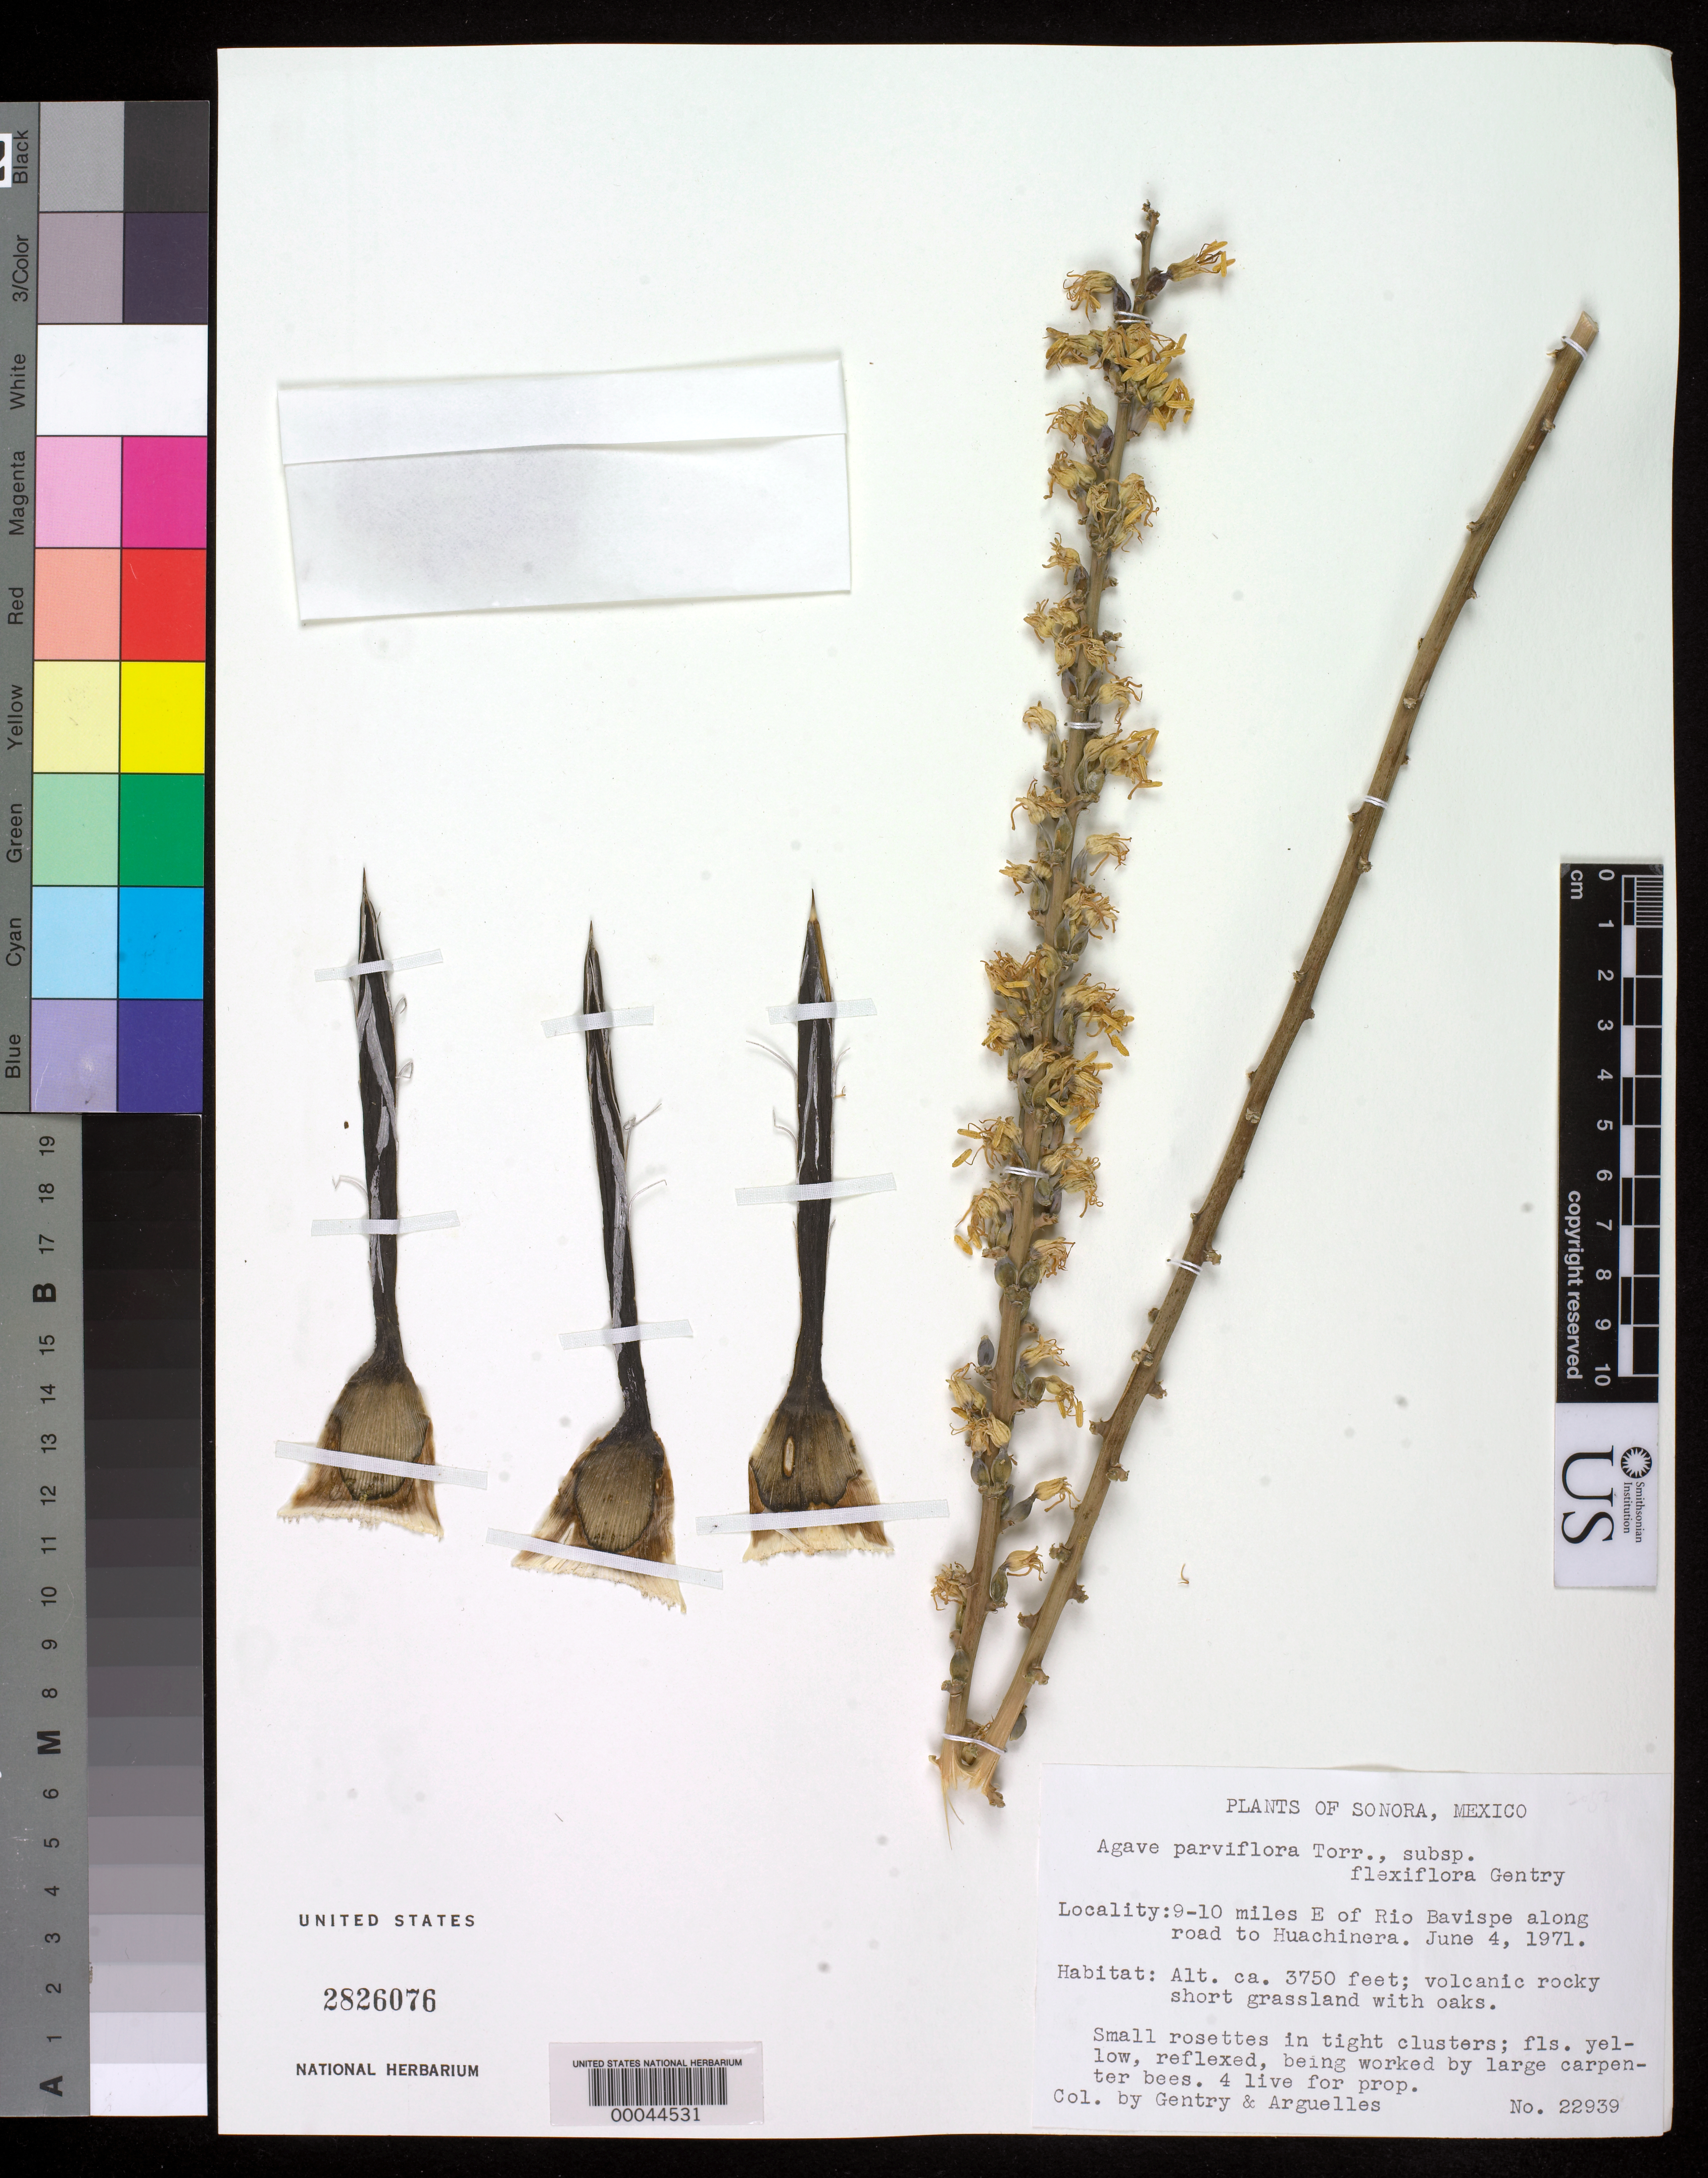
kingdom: Plantae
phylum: Tracheophyta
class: Liliopsida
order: Asparagales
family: Asparagaceae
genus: Agave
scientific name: Agave parviflora subsp. flexiflora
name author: Gentry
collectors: H. S. Gentry & J. Arguelles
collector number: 22939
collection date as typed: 04 Jun 1971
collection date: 1971-06-04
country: Mexico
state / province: Sonora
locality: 9-10 mi E of Rio Bavispe along road to Huachinora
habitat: Volcanic rocky short grassland with oaks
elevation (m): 1143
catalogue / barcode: US 2826076